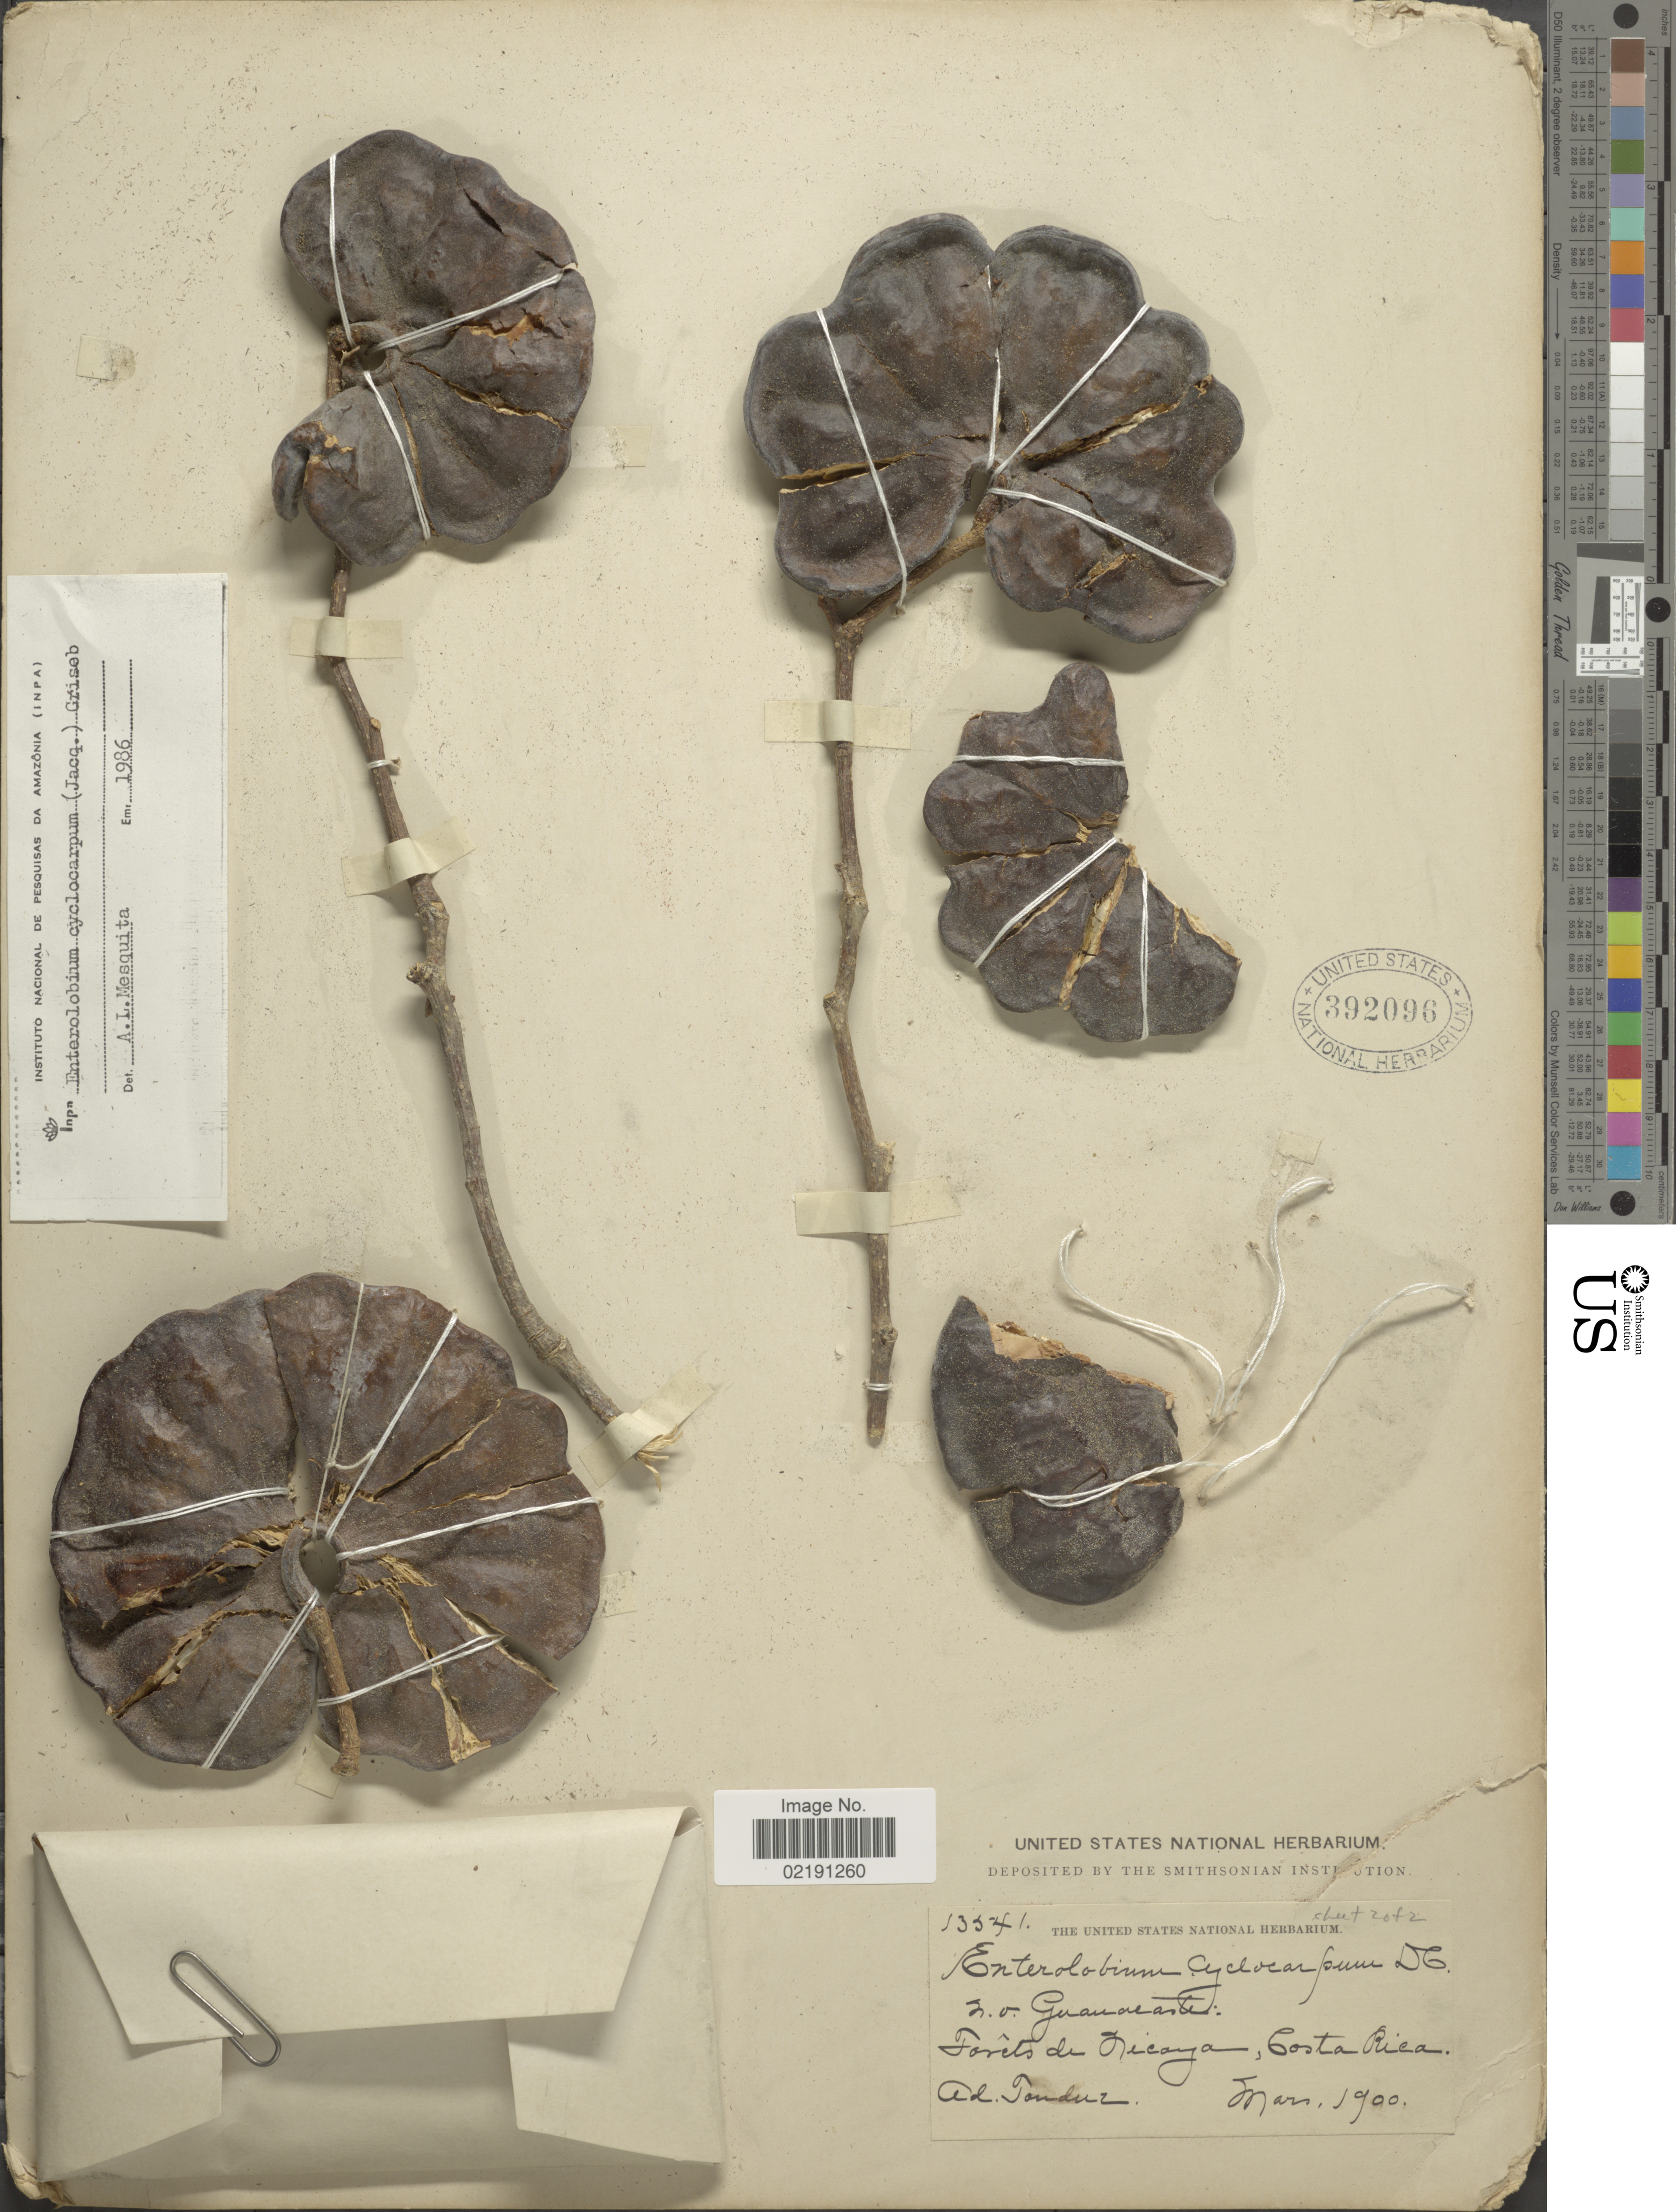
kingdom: Plantae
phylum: Tracheophyta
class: Magnoliopsida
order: Fabales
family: Fabaceae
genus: Enterolobium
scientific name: Enterolobium cyclocarpum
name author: (Jacq.) Griseb.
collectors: A. Tonduz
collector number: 13541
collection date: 1900-03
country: Costa Rica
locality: Forêts de Nicaya, Costa Rica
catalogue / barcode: US 392096